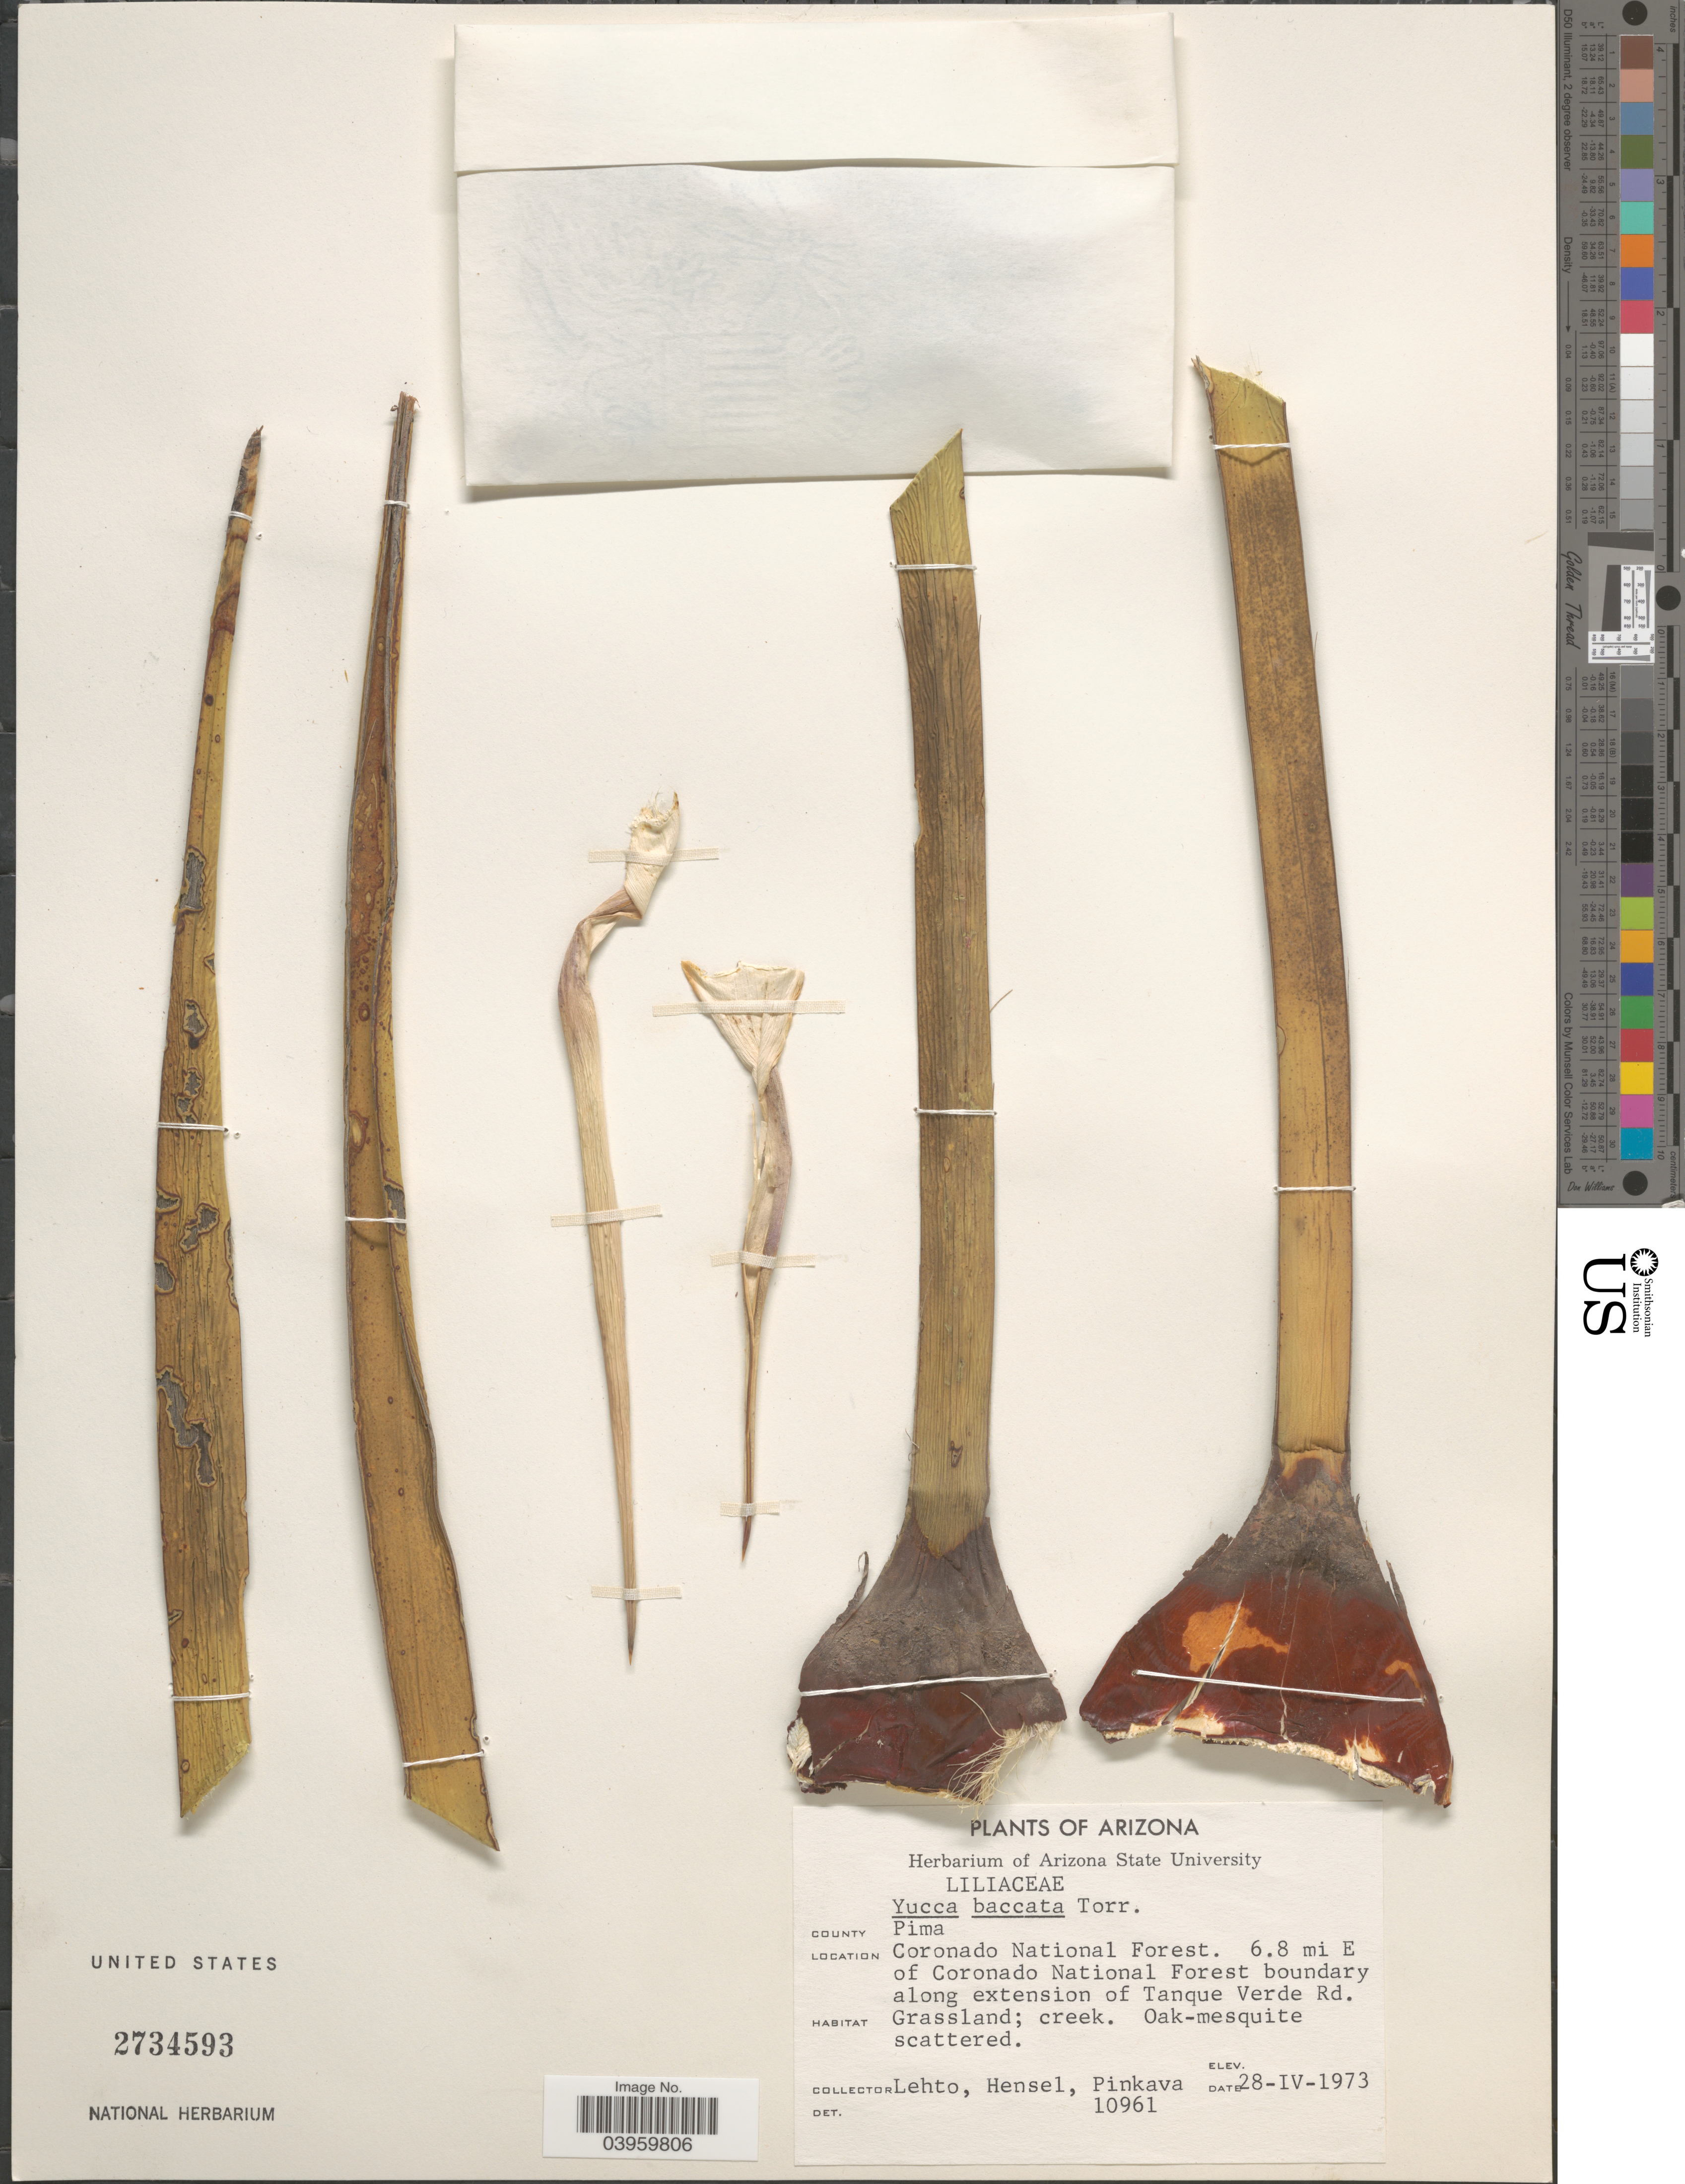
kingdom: Plantae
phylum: Tracheophyta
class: Liliopsida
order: Asparagales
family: Asparagaceae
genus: Yucca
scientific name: Yucca arizonica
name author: McKelvey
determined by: Salywon, A. M., (ASU)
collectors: -. Lehto, -. Hensel & -. Pinkava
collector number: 10961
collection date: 1973-04-28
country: United States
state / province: Arizona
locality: County Pima. Coronado National Forest. 6.8 mi E of Coronado National Forest boundary along extension of Tanque Verde Rd.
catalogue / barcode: US 2734593